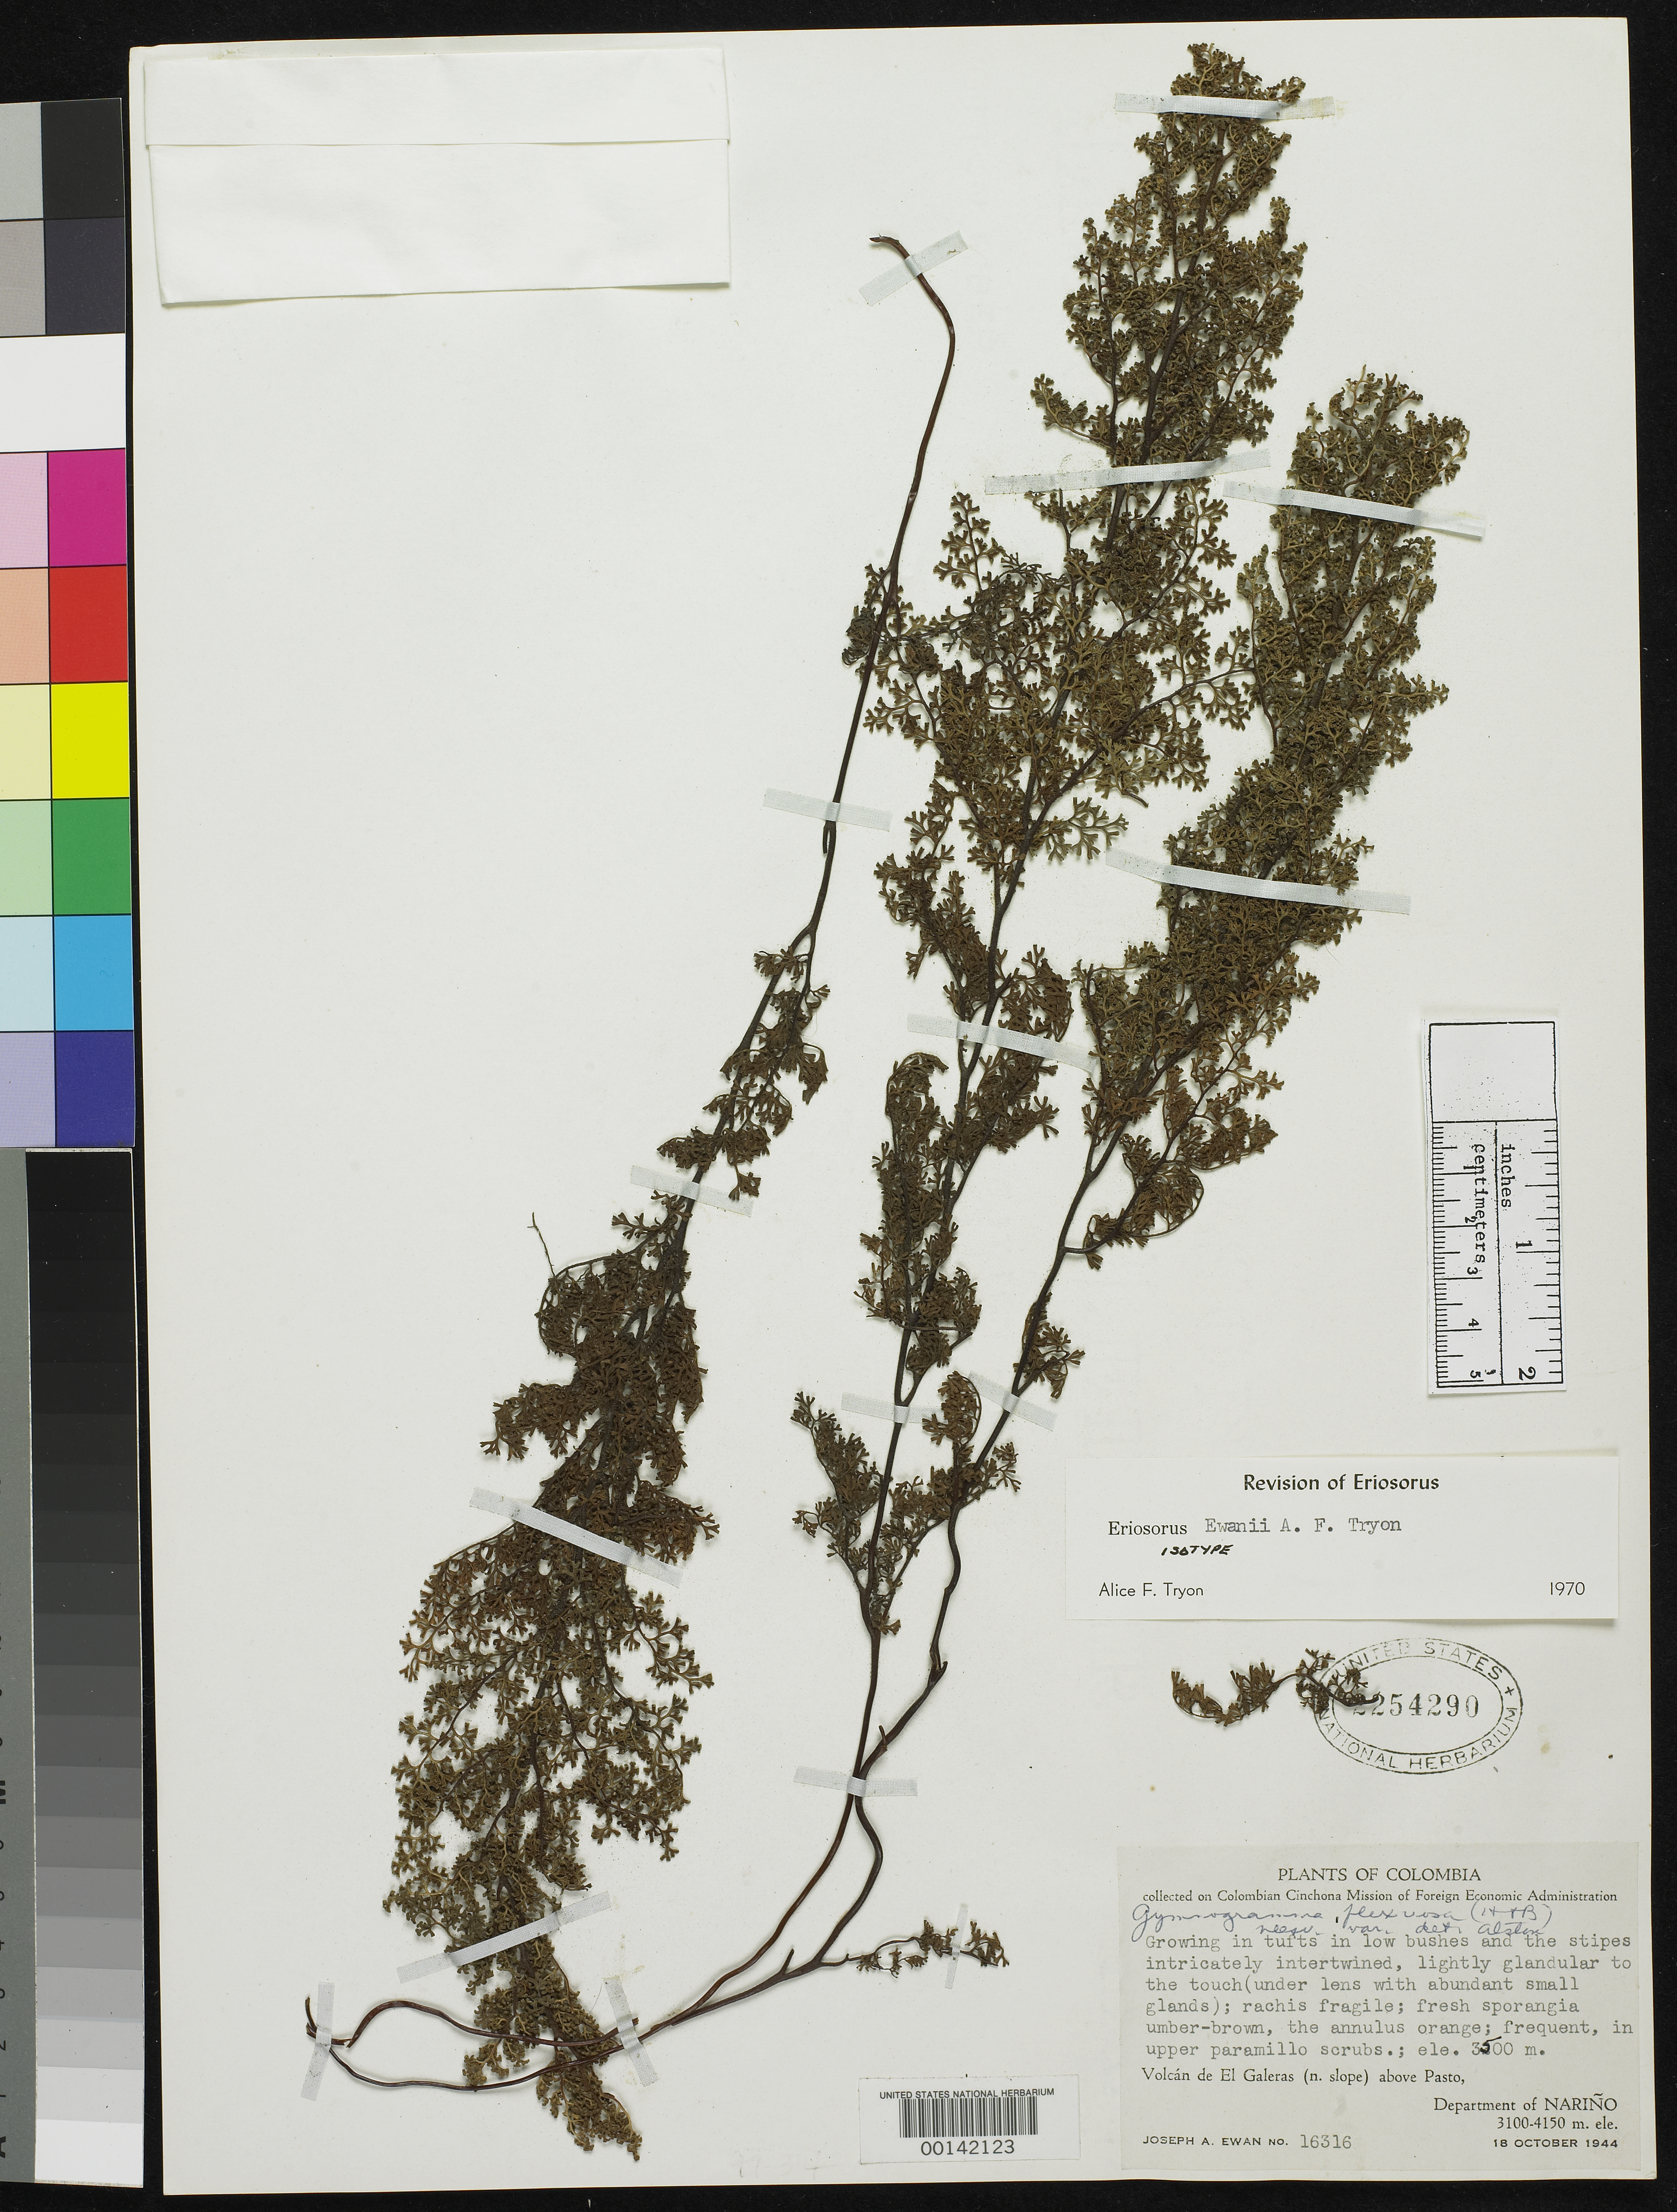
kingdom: Plantae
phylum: Tracheophyta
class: Polypodiopsida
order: Polypodiales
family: Pteridaceae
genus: Eriosorus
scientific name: Eriosorus ewanii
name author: A.F. Tryon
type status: Isotype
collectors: J. A. Ewan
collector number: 16316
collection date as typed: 18 Oct 1944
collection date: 1944-10-18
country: Colombia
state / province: Nariño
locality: Volcan de El Galeras above Pasto.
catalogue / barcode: US 2254290